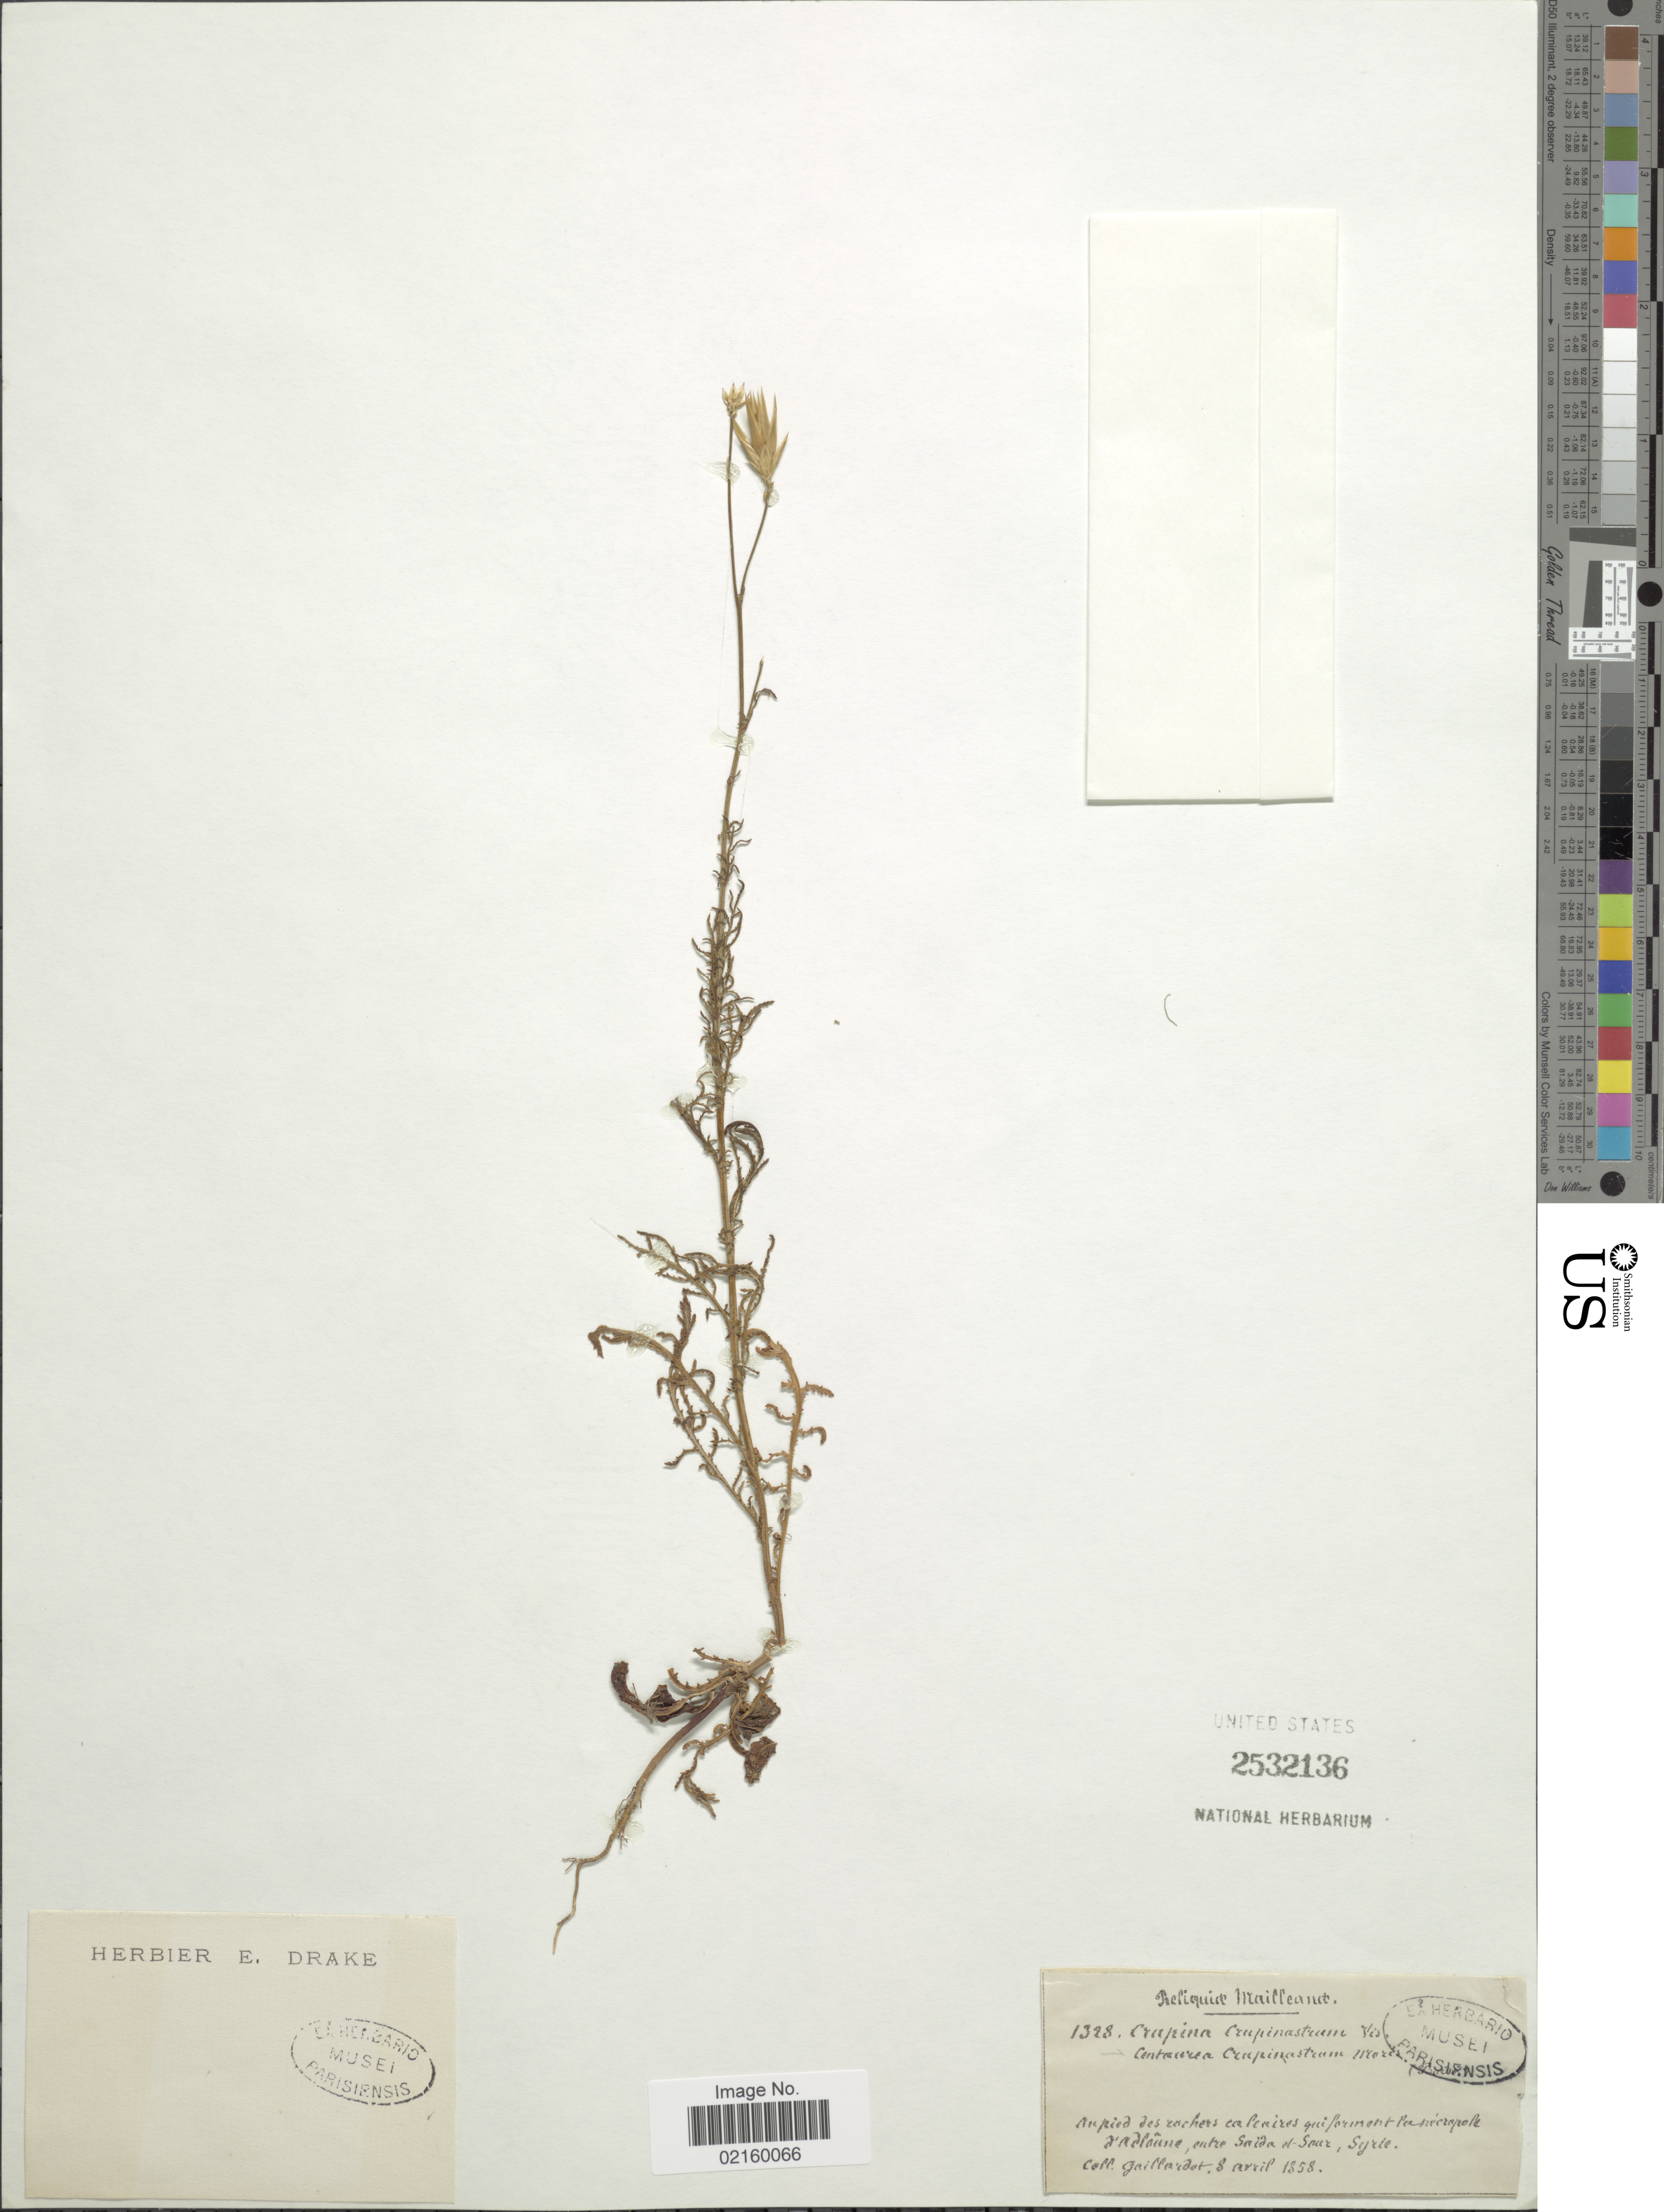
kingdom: Plantae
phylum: Tracheophyta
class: Magnoliopsida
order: Asterales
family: Asteraceae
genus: Crupina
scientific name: Crupina crupinastrum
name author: (Moris)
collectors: Gaillardot, --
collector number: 1328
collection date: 1858-04-08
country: Syria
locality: Panecrapole, d'Adlaune, entre Saida et-Saur [interpreted]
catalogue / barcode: US 2532136